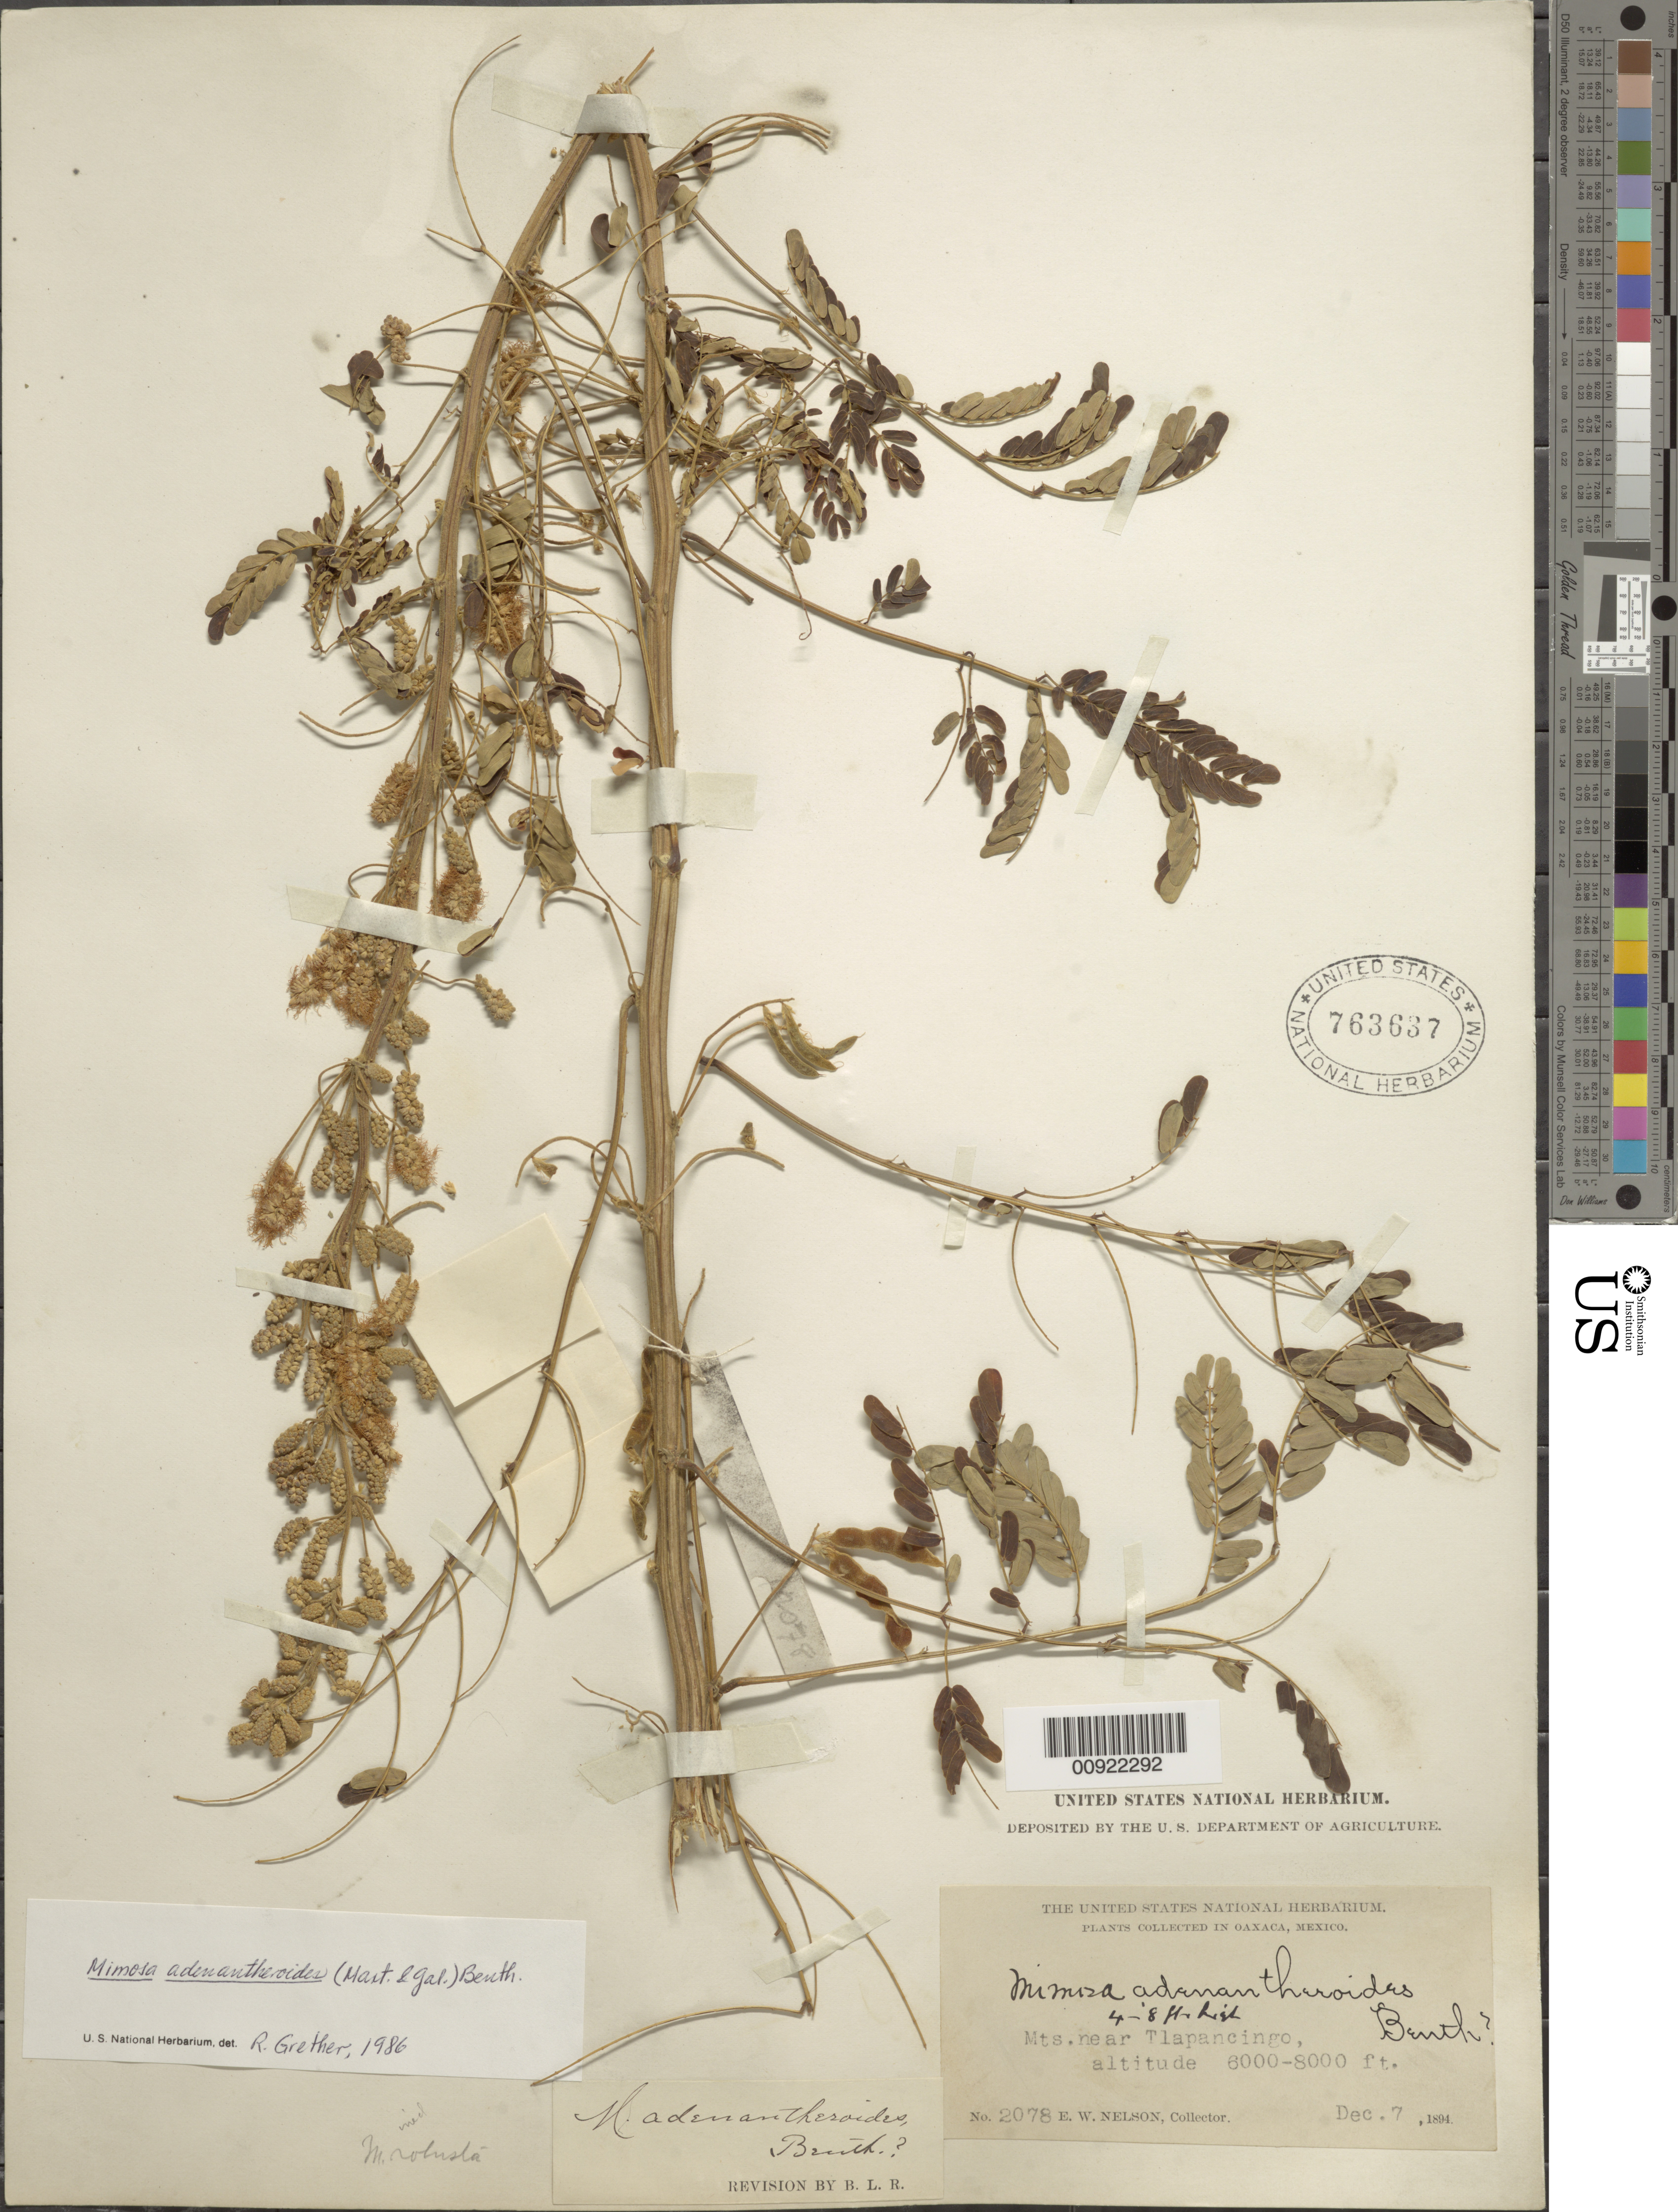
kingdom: Plantae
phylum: Tracheophyta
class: Magnoliopsida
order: Fabales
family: Fabaceae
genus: Mimosa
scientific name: Mimosa adenantheroides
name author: (M. Martens) Benth.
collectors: E. W. Nelson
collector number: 2078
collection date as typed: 07 Dec 1894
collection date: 1894-12-07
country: Mexico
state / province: Oaxaca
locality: Near Tlapancingo.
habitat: Mountains.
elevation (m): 1829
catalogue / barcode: US 763637